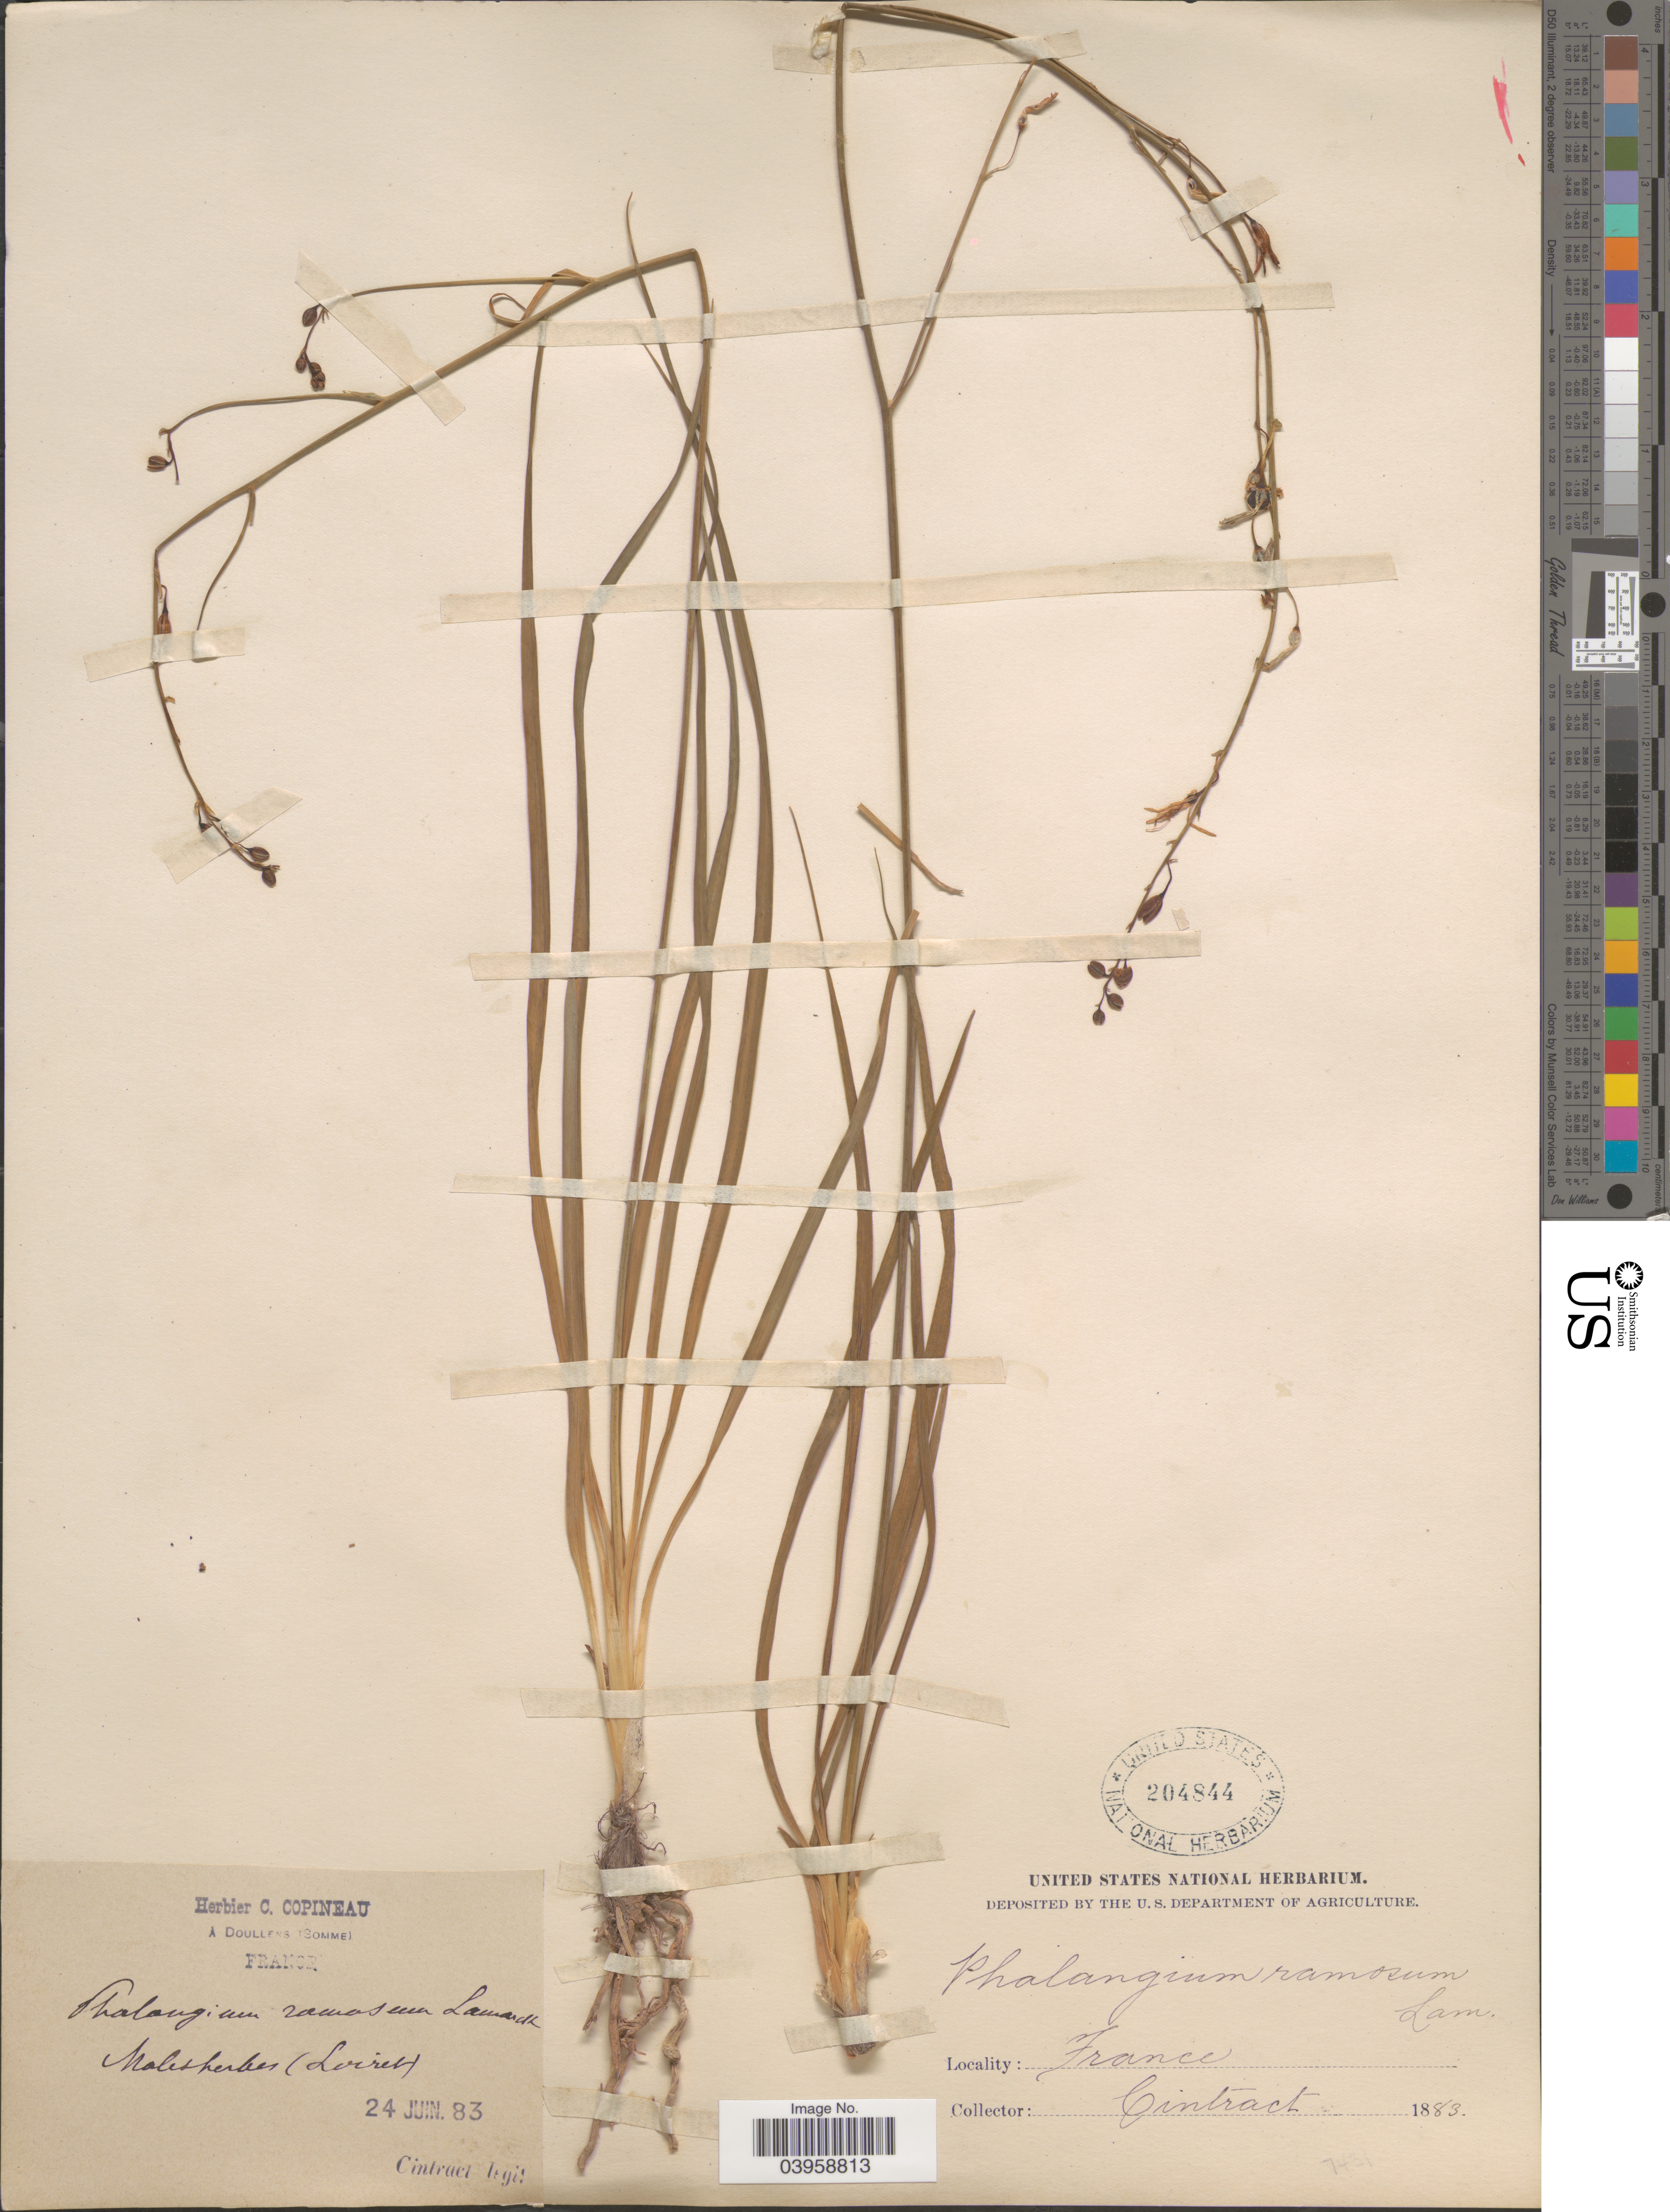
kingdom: Plantae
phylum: Tracheophyta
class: Liliopsida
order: Asparagales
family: Asparagaceae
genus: Anthericum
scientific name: Anthericum ramosum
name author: L.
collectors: Cintract, --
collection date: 1883-06-24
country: France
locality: Malesherbes (Loiret).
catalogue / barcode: US 204844